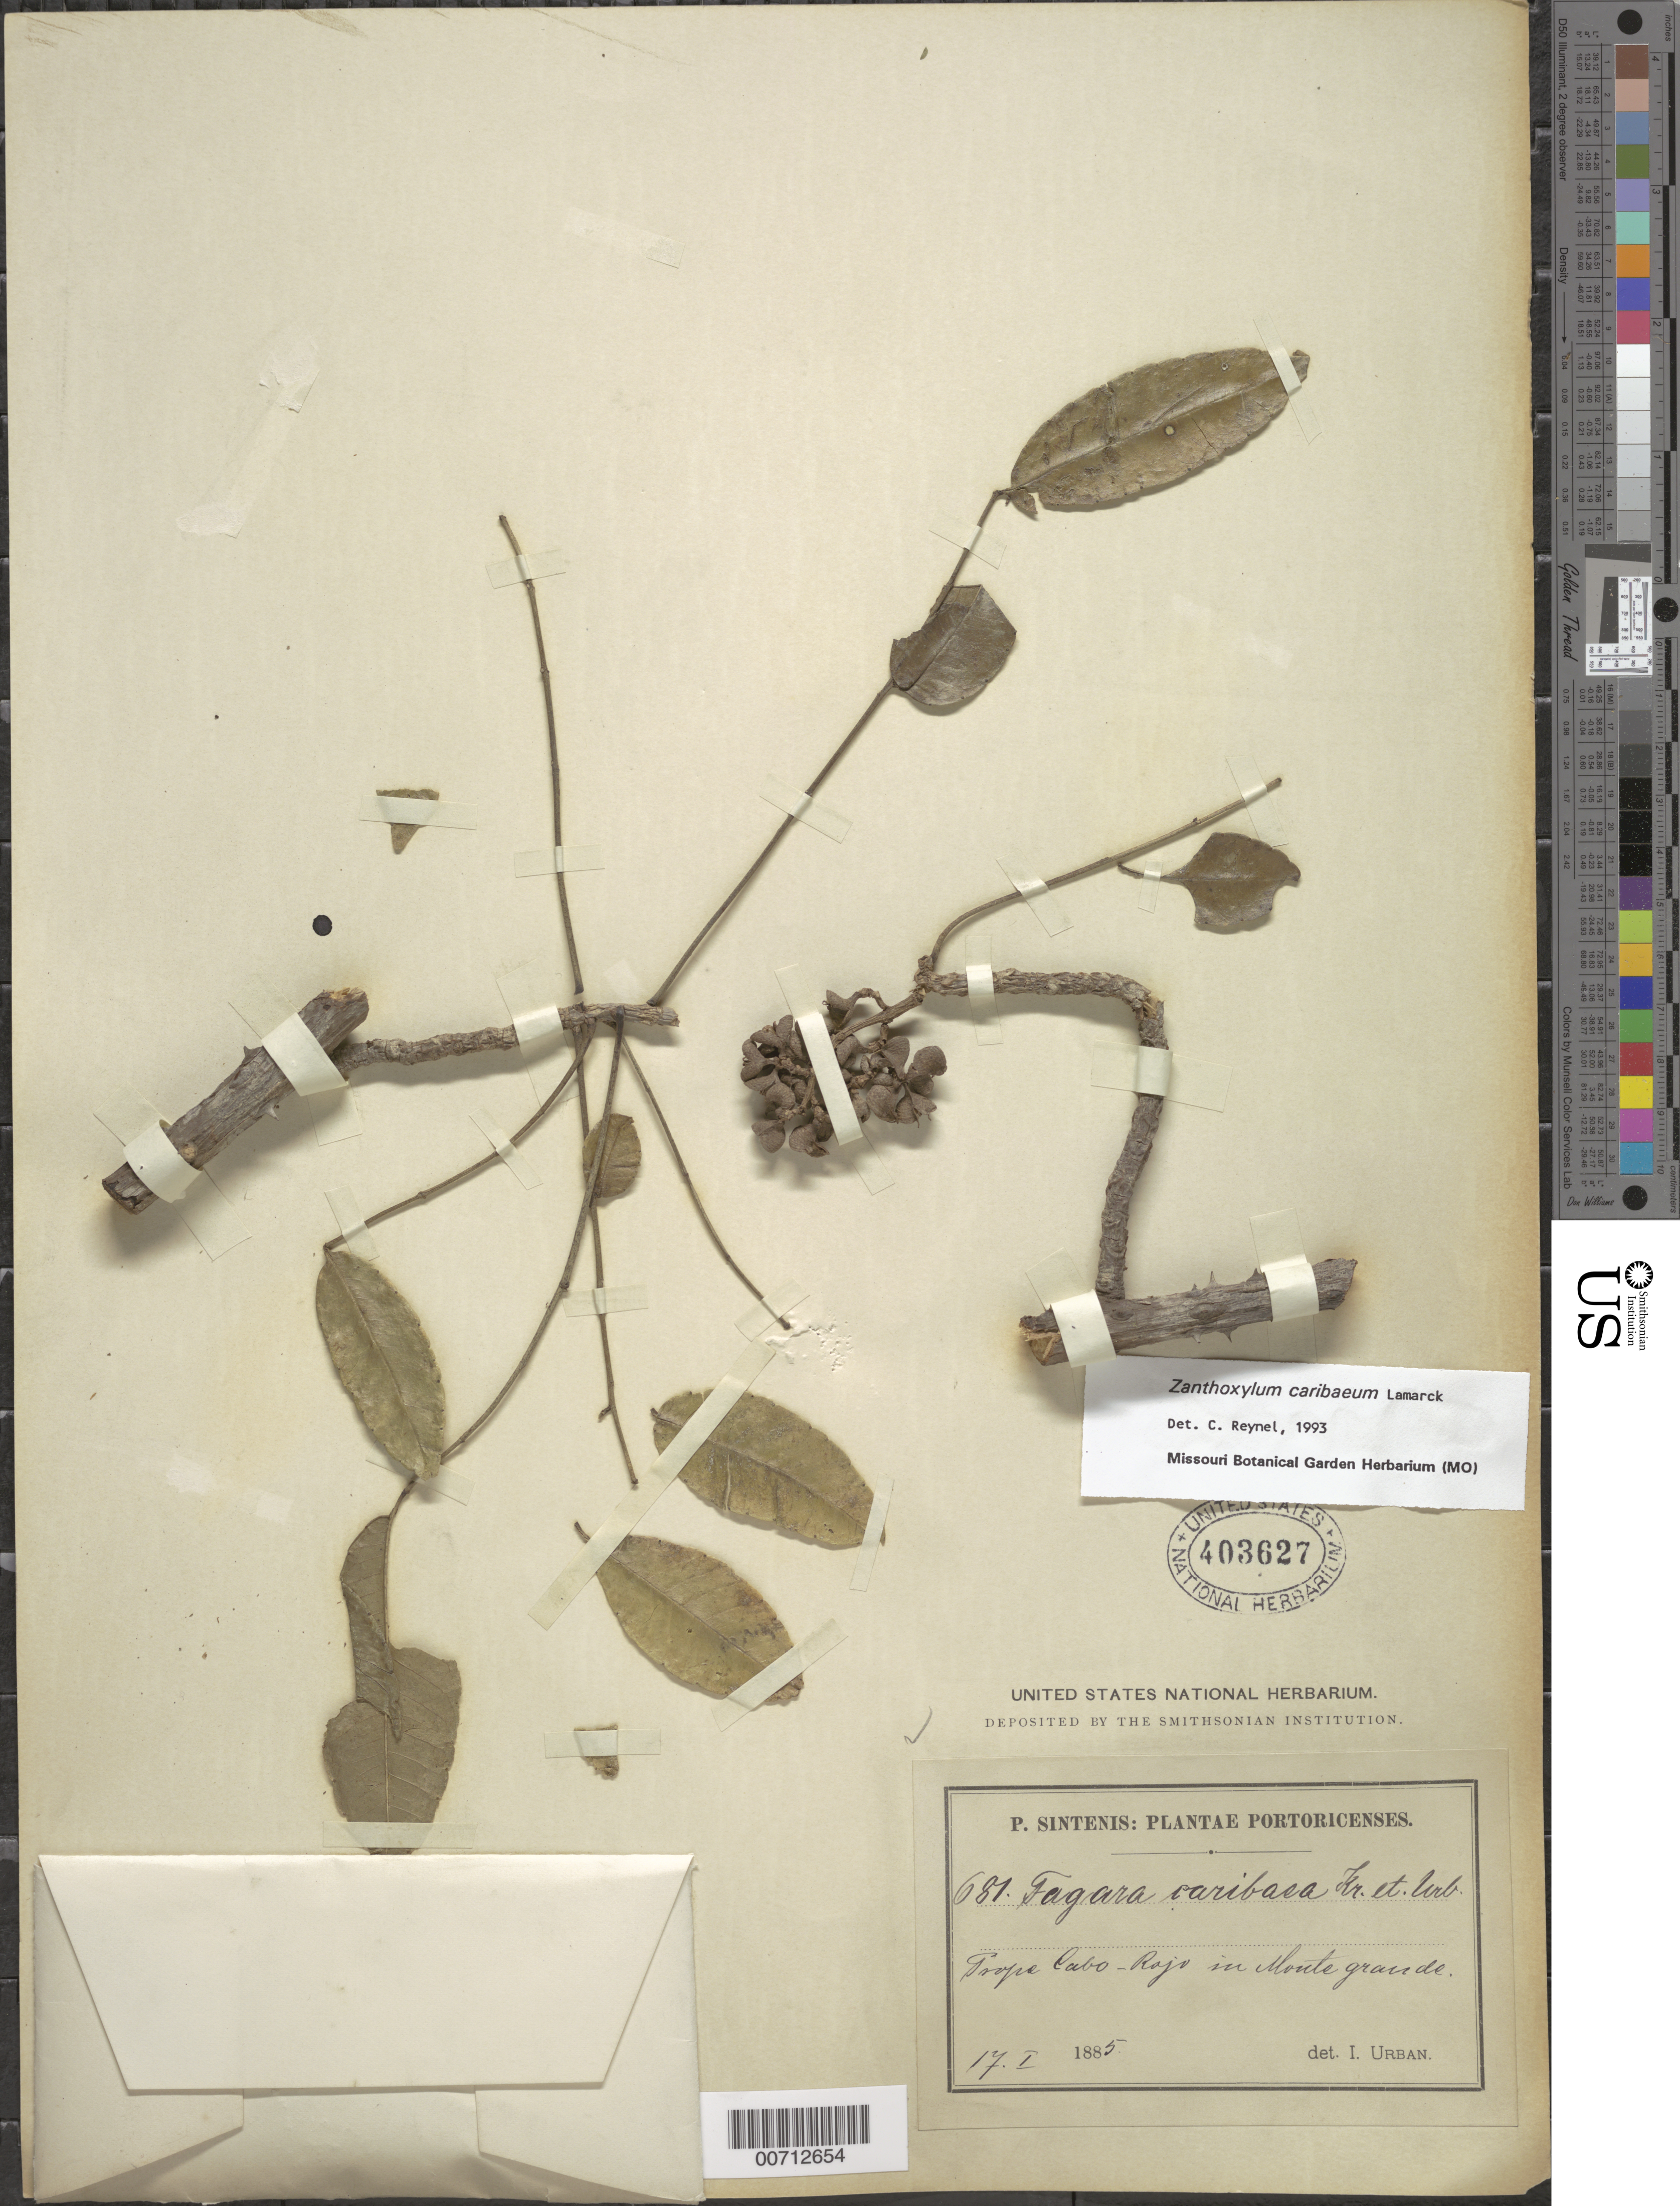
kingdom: Plantae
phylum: Tracheophyta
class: Magnoliopsida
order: Sapindales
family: Rutaceae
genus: Zanthoxylum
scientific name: Zanthoxylum caribaeum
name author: Lam.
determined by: Reynel, Carlos A., (MO), Missouri Botanical Garden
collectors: P. Sintenis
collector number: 681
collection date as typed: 17 Jan 1885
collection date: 1885-01-17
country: Puerto Rico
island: Greater Antilles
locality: Prope Cabo-Rojo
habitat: In Monte grande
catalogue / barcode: US 403627